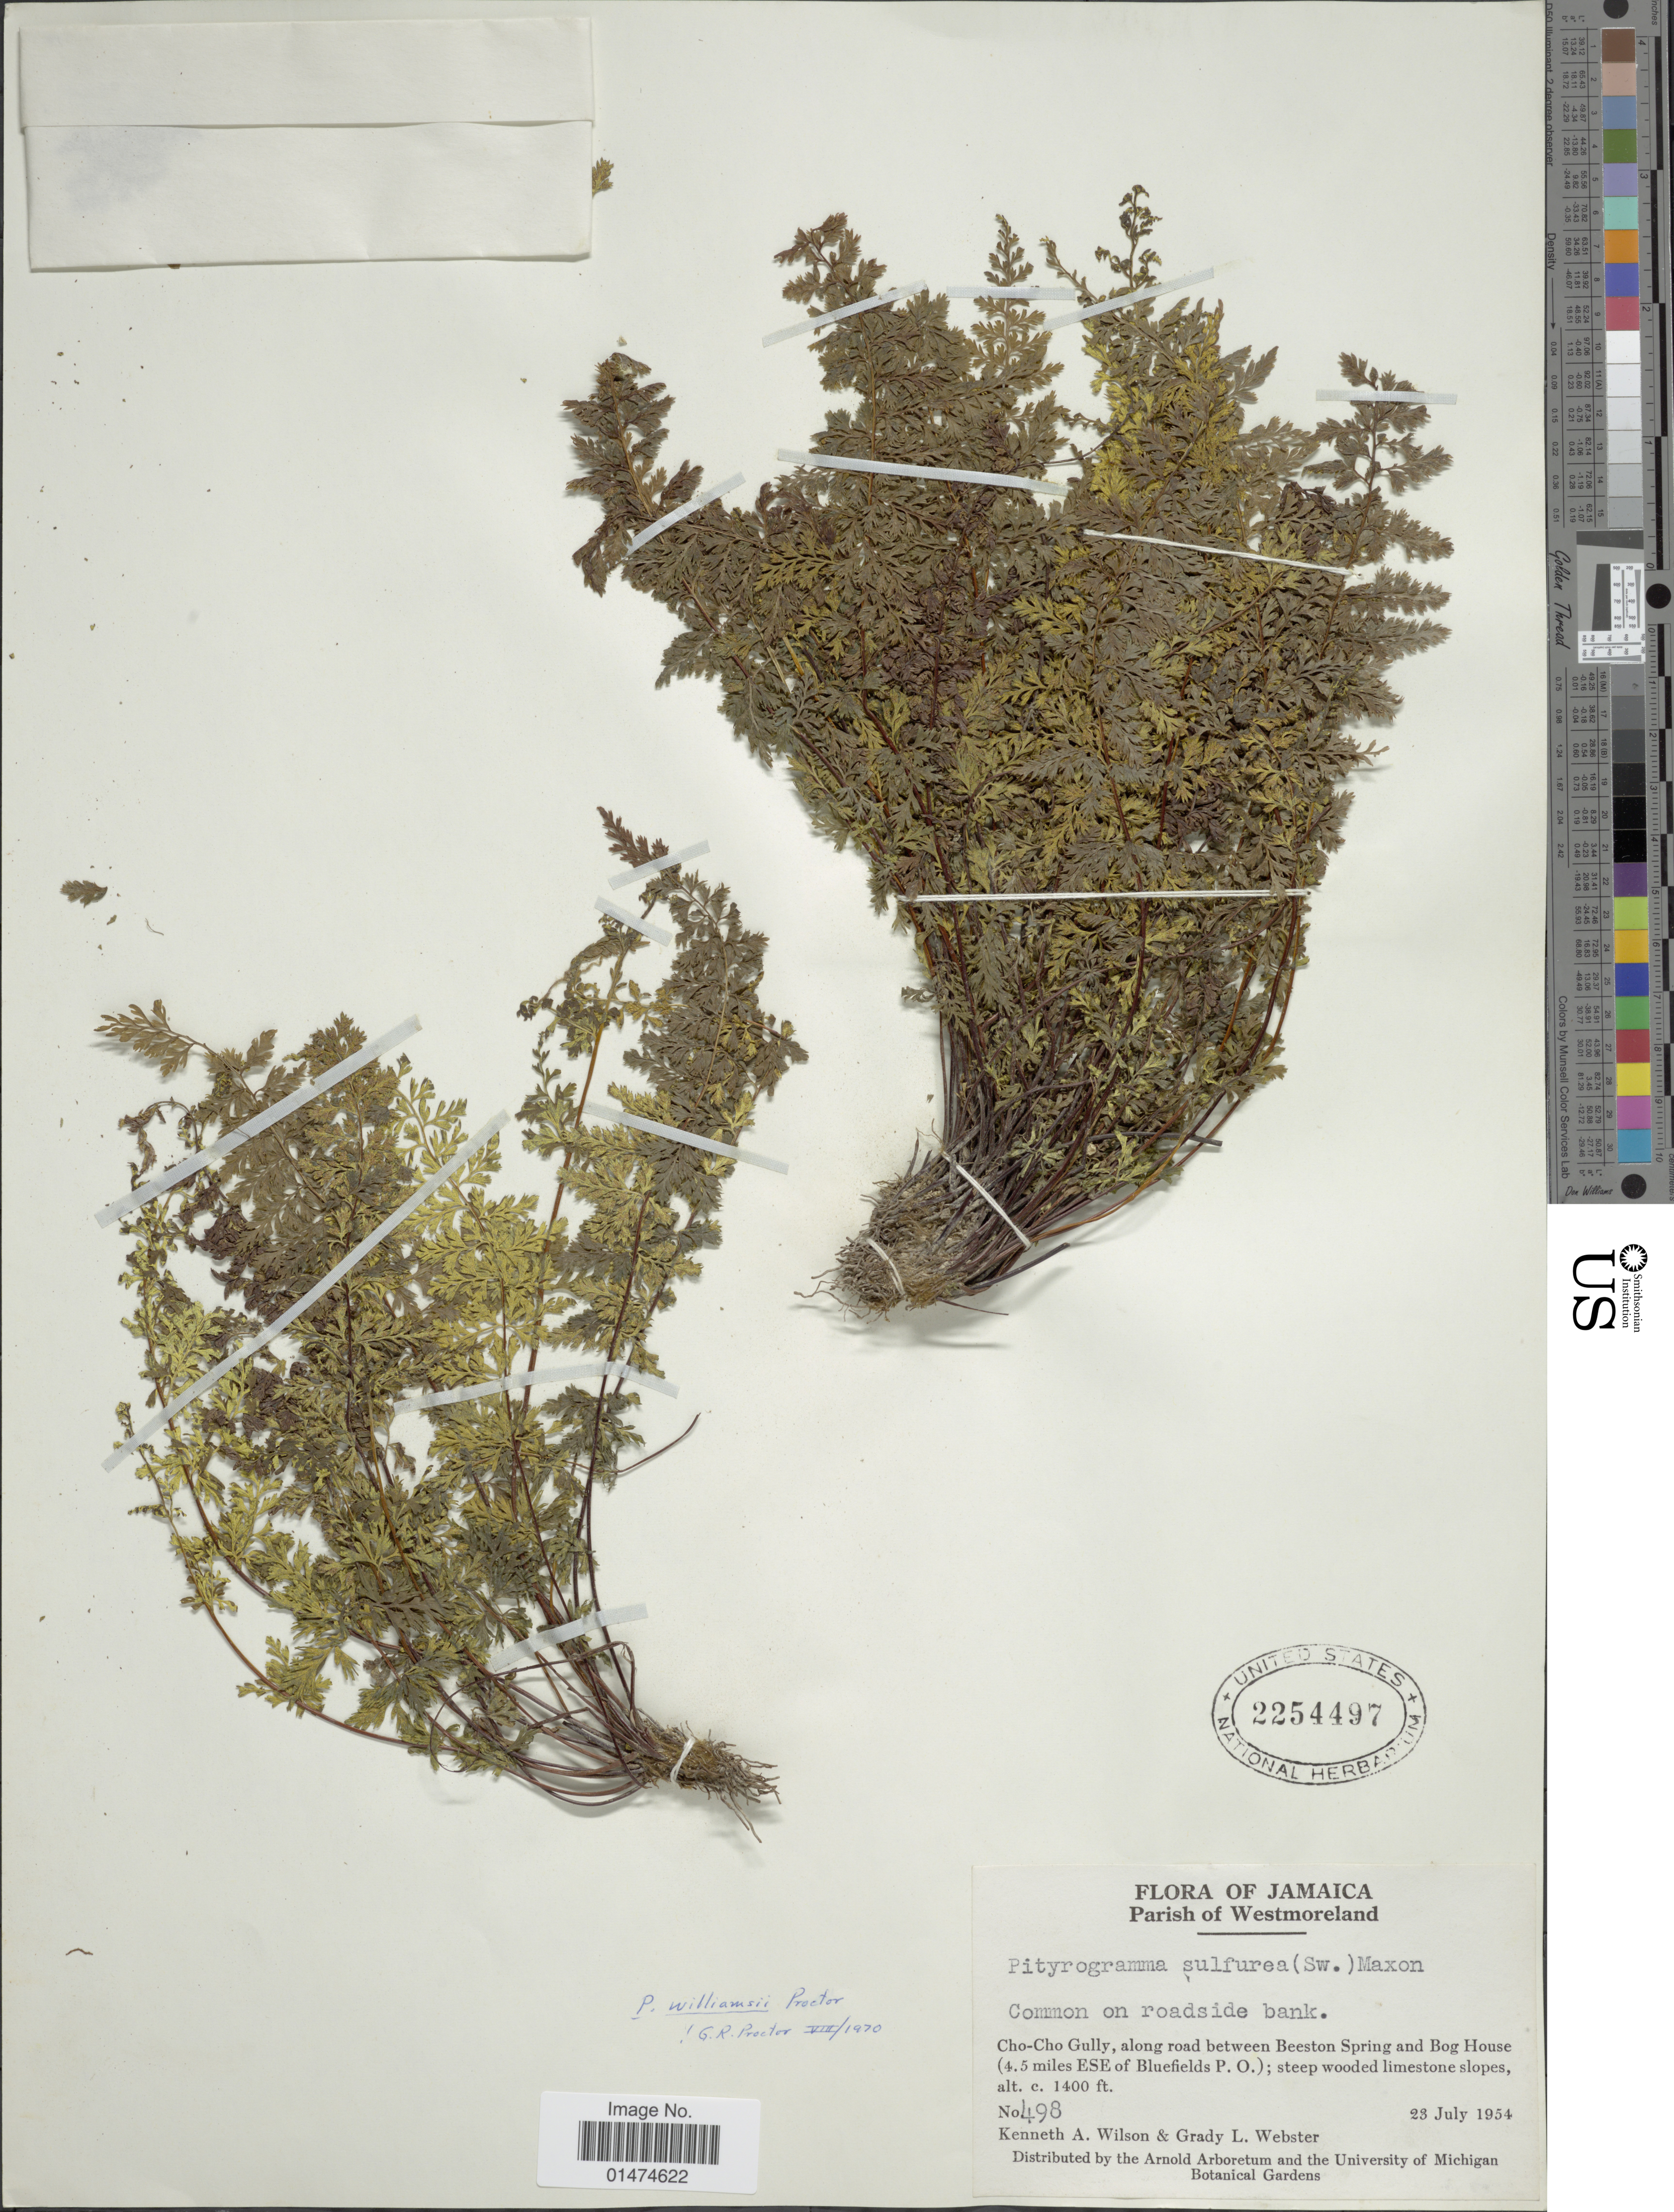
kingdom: Plantae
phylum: Tracheophyta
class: Polypodiopsida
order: Polypodiales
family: Pteridaceae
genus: Pityrogramma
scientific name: Pityrogramma williamsii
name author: Proctor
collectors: K. A. Wilson & L. L. Webster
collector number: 498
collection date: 1954-07-23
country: Jamaica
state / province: Westmoreland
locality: Cho-Cho Gully, along road between Beeston Spring and Bog House (4.5 miles ESE of Bluefields P.O.).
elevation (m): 427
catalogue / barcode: US 2254497